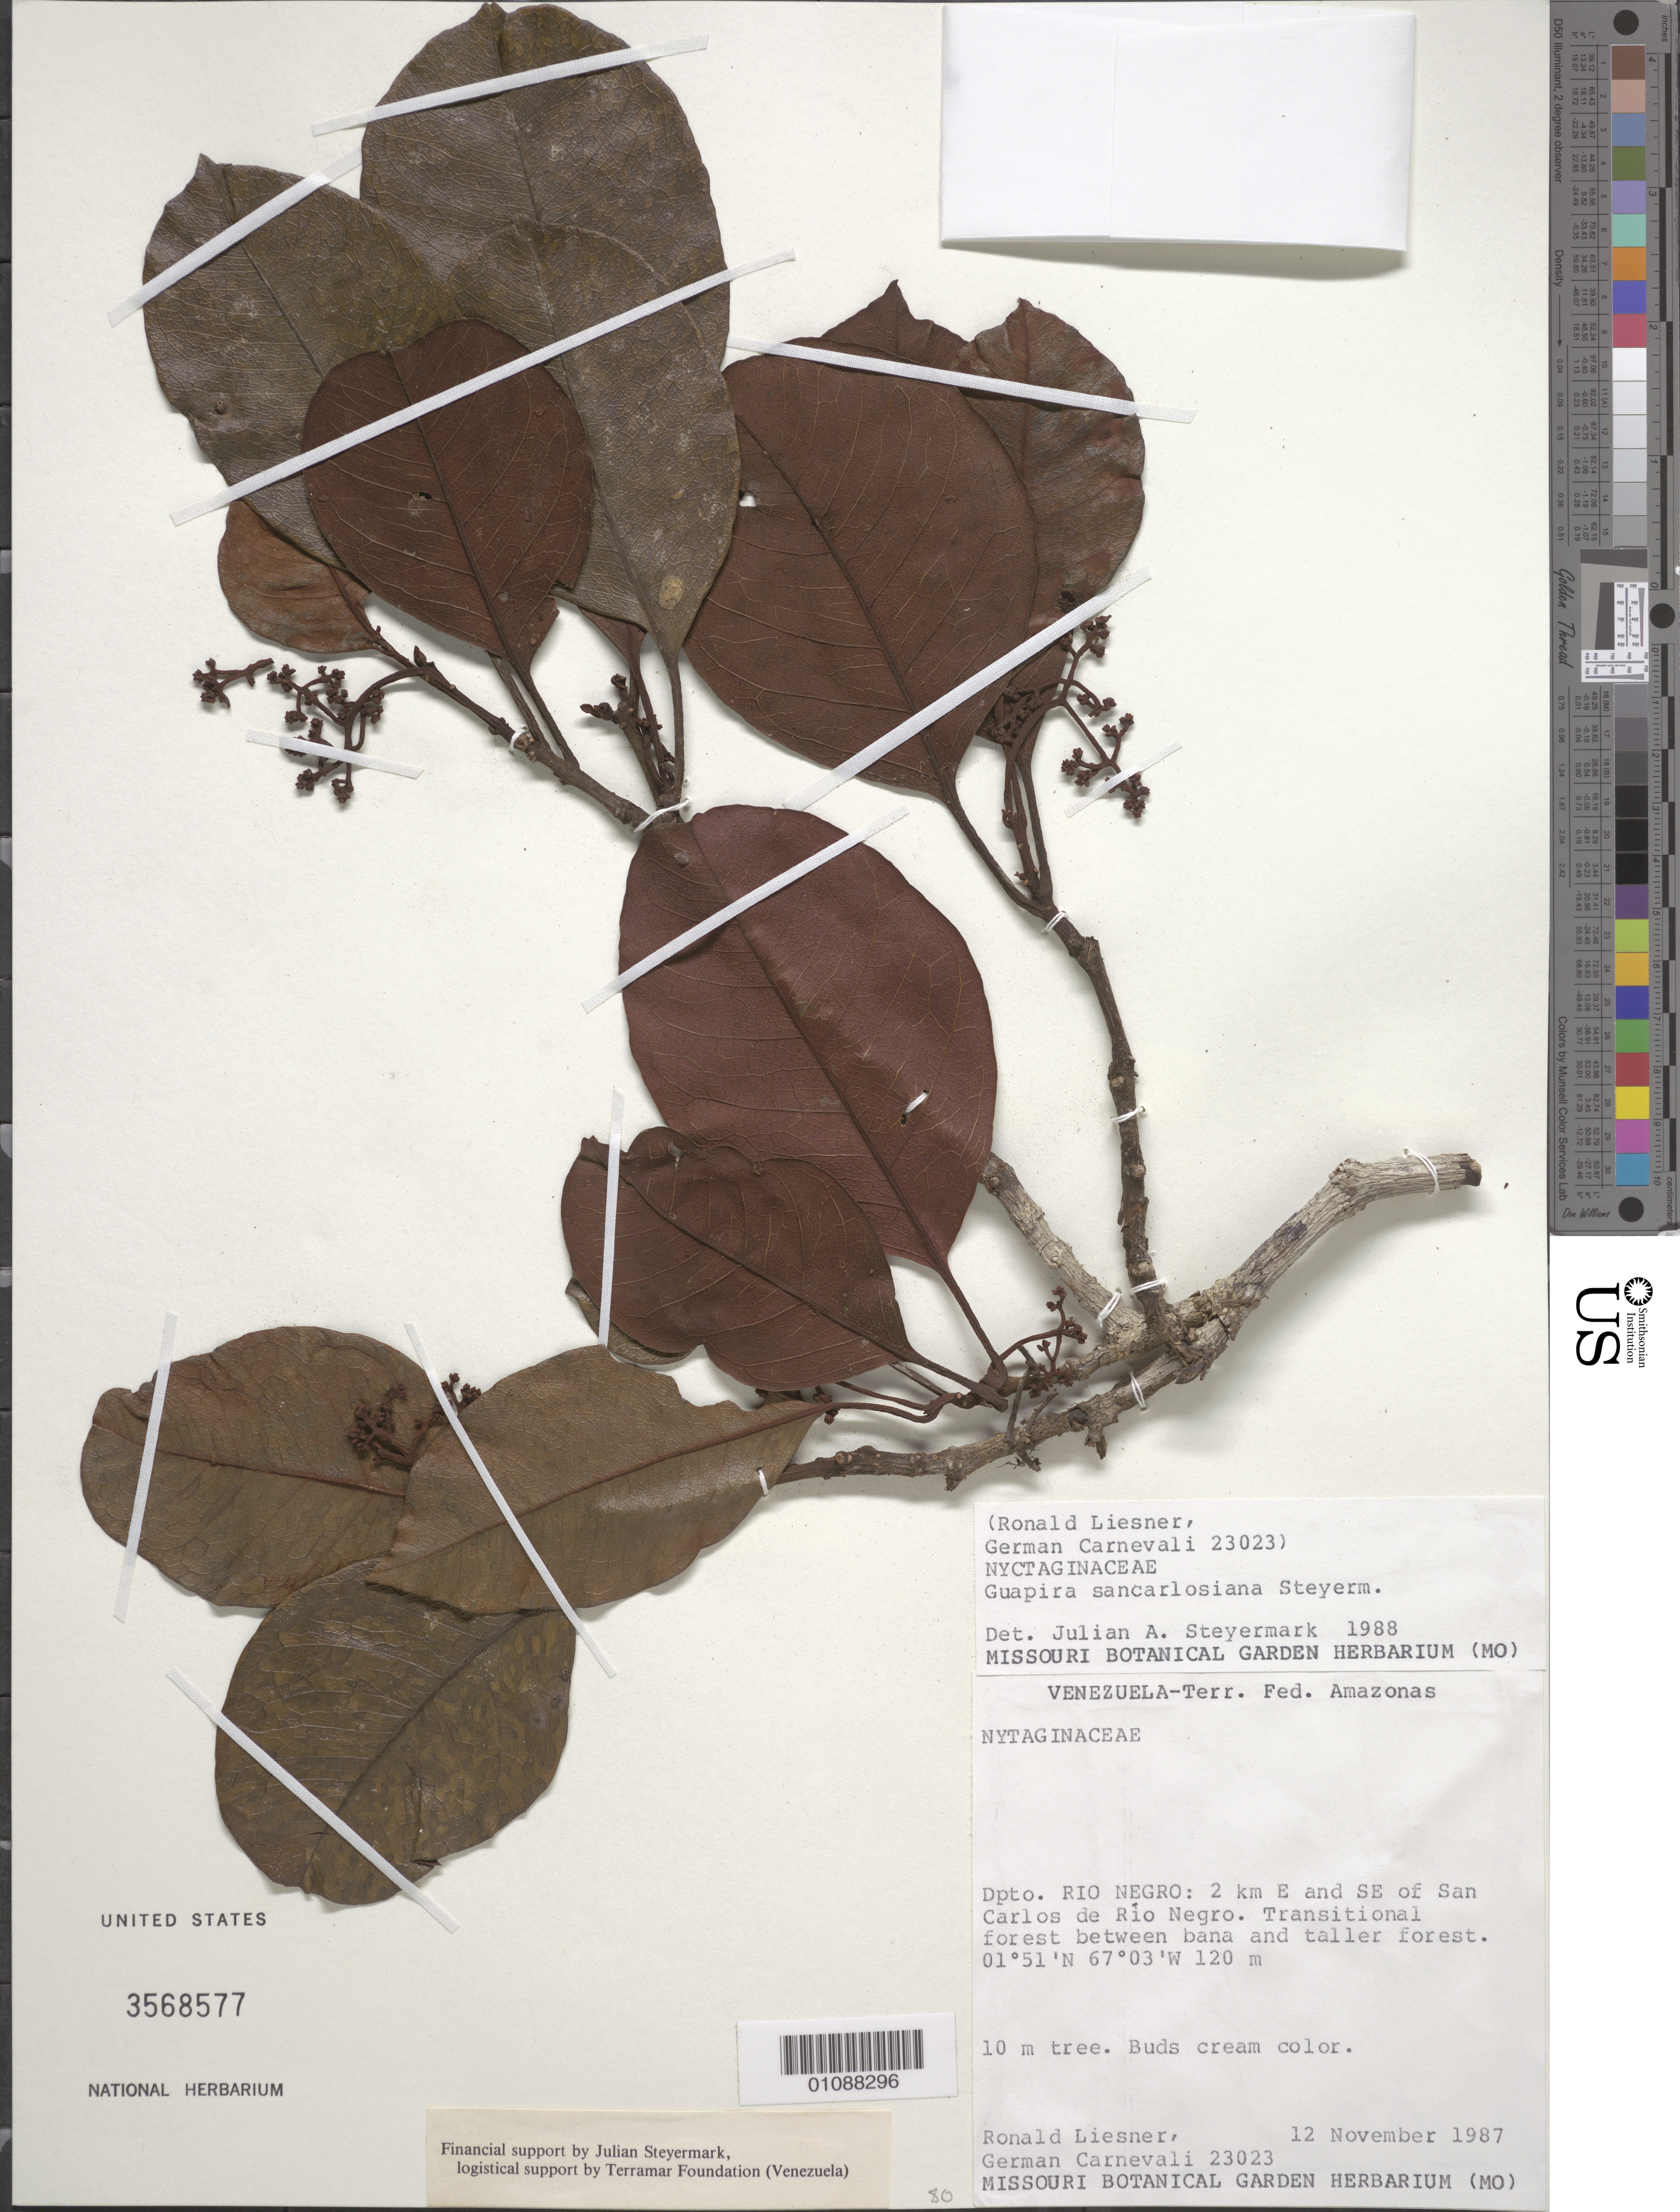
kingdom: Plantae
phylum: Tracheophyta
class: Magnoliopsida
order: Caryophyllales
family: Nyctaginaceae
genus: Guapira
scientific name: Guapira sancarlosiana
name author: Steyerm.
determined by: Steyermark, Julian A., (VEN)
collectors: R. L. Liesner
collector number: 23023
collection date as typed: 12-Nov-87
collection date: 1987-11-12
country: Venezuela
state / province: Amazonas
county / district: Río Negro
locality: San Carlos de Río Negro, 2 km E and SE of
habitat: Transitional forest between bana and taller forest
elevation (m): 120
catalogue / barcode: US 3568577